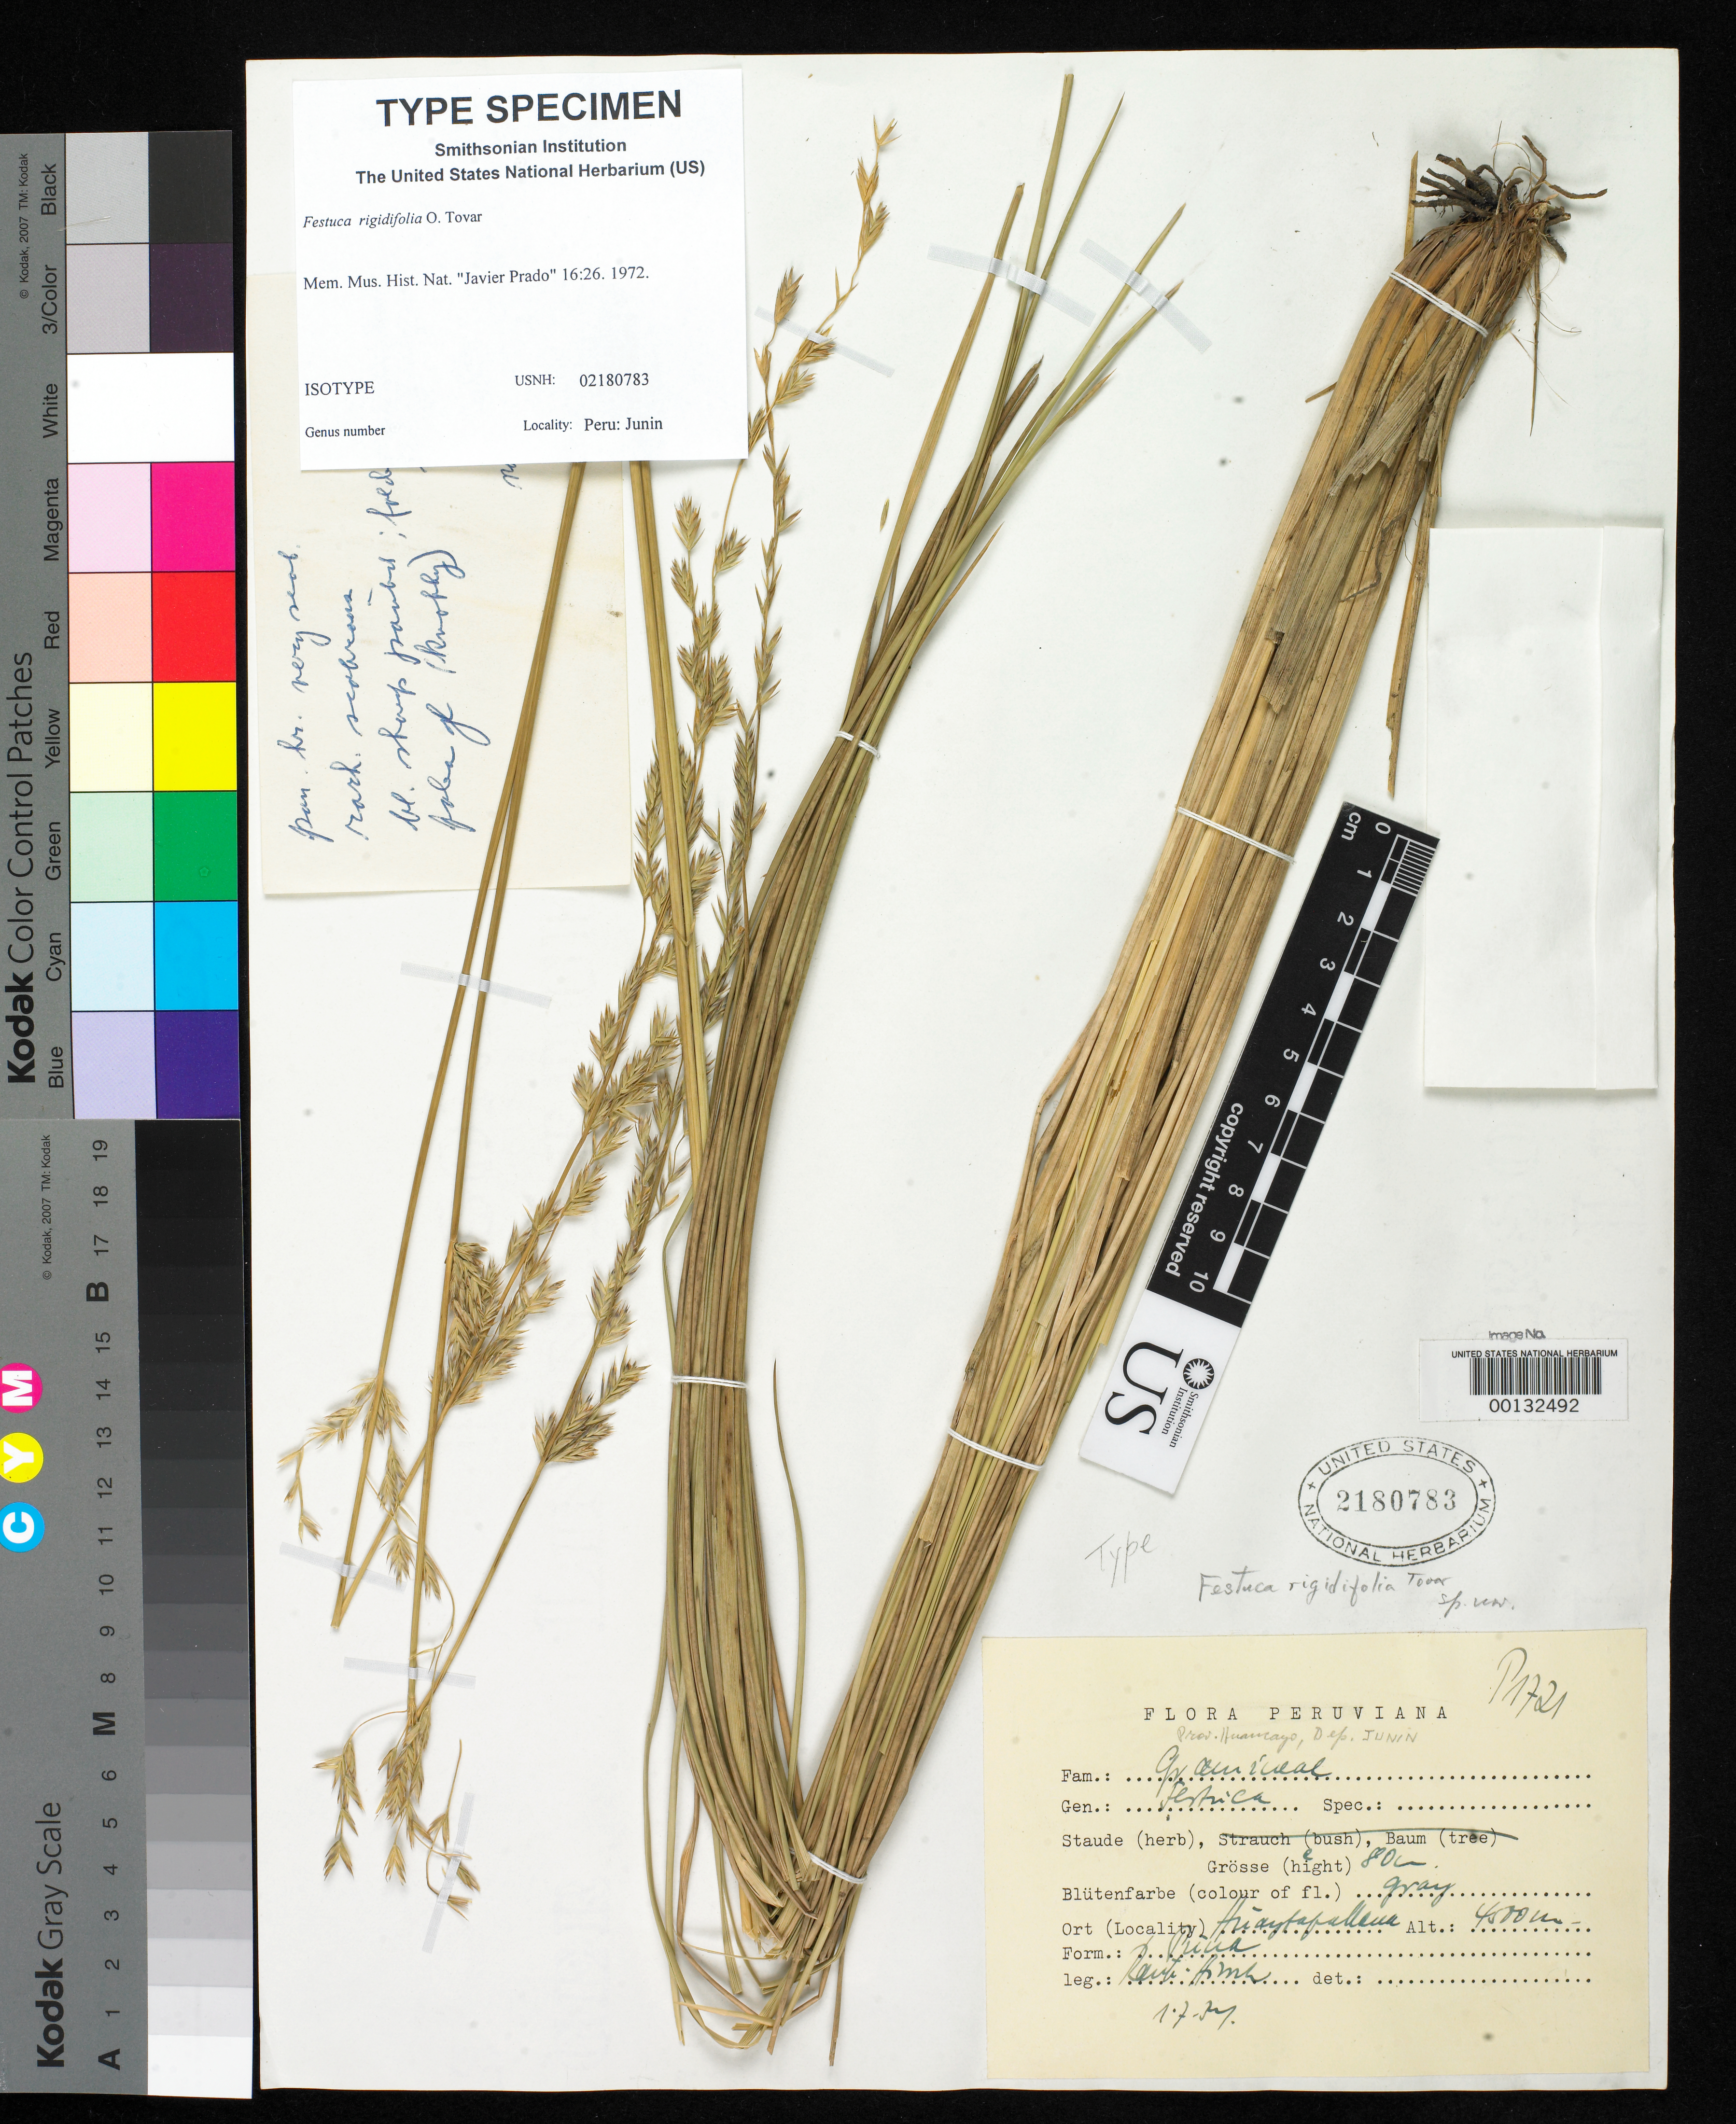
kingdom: Plantae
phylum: Tracheophyta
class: Liliopsida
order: Poales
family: Poaceae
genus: Festuca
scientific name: Festuca rigidifolia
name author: Tovar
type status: Isotype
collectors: W. Rauh & G. Hirsch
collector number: P 1721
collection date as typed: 07 Jan 1957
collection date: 1957-01-07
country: Peru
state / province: Junín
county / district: Huancayo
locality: Huiayfafallena.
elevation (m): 4500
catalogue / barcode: US 2180783